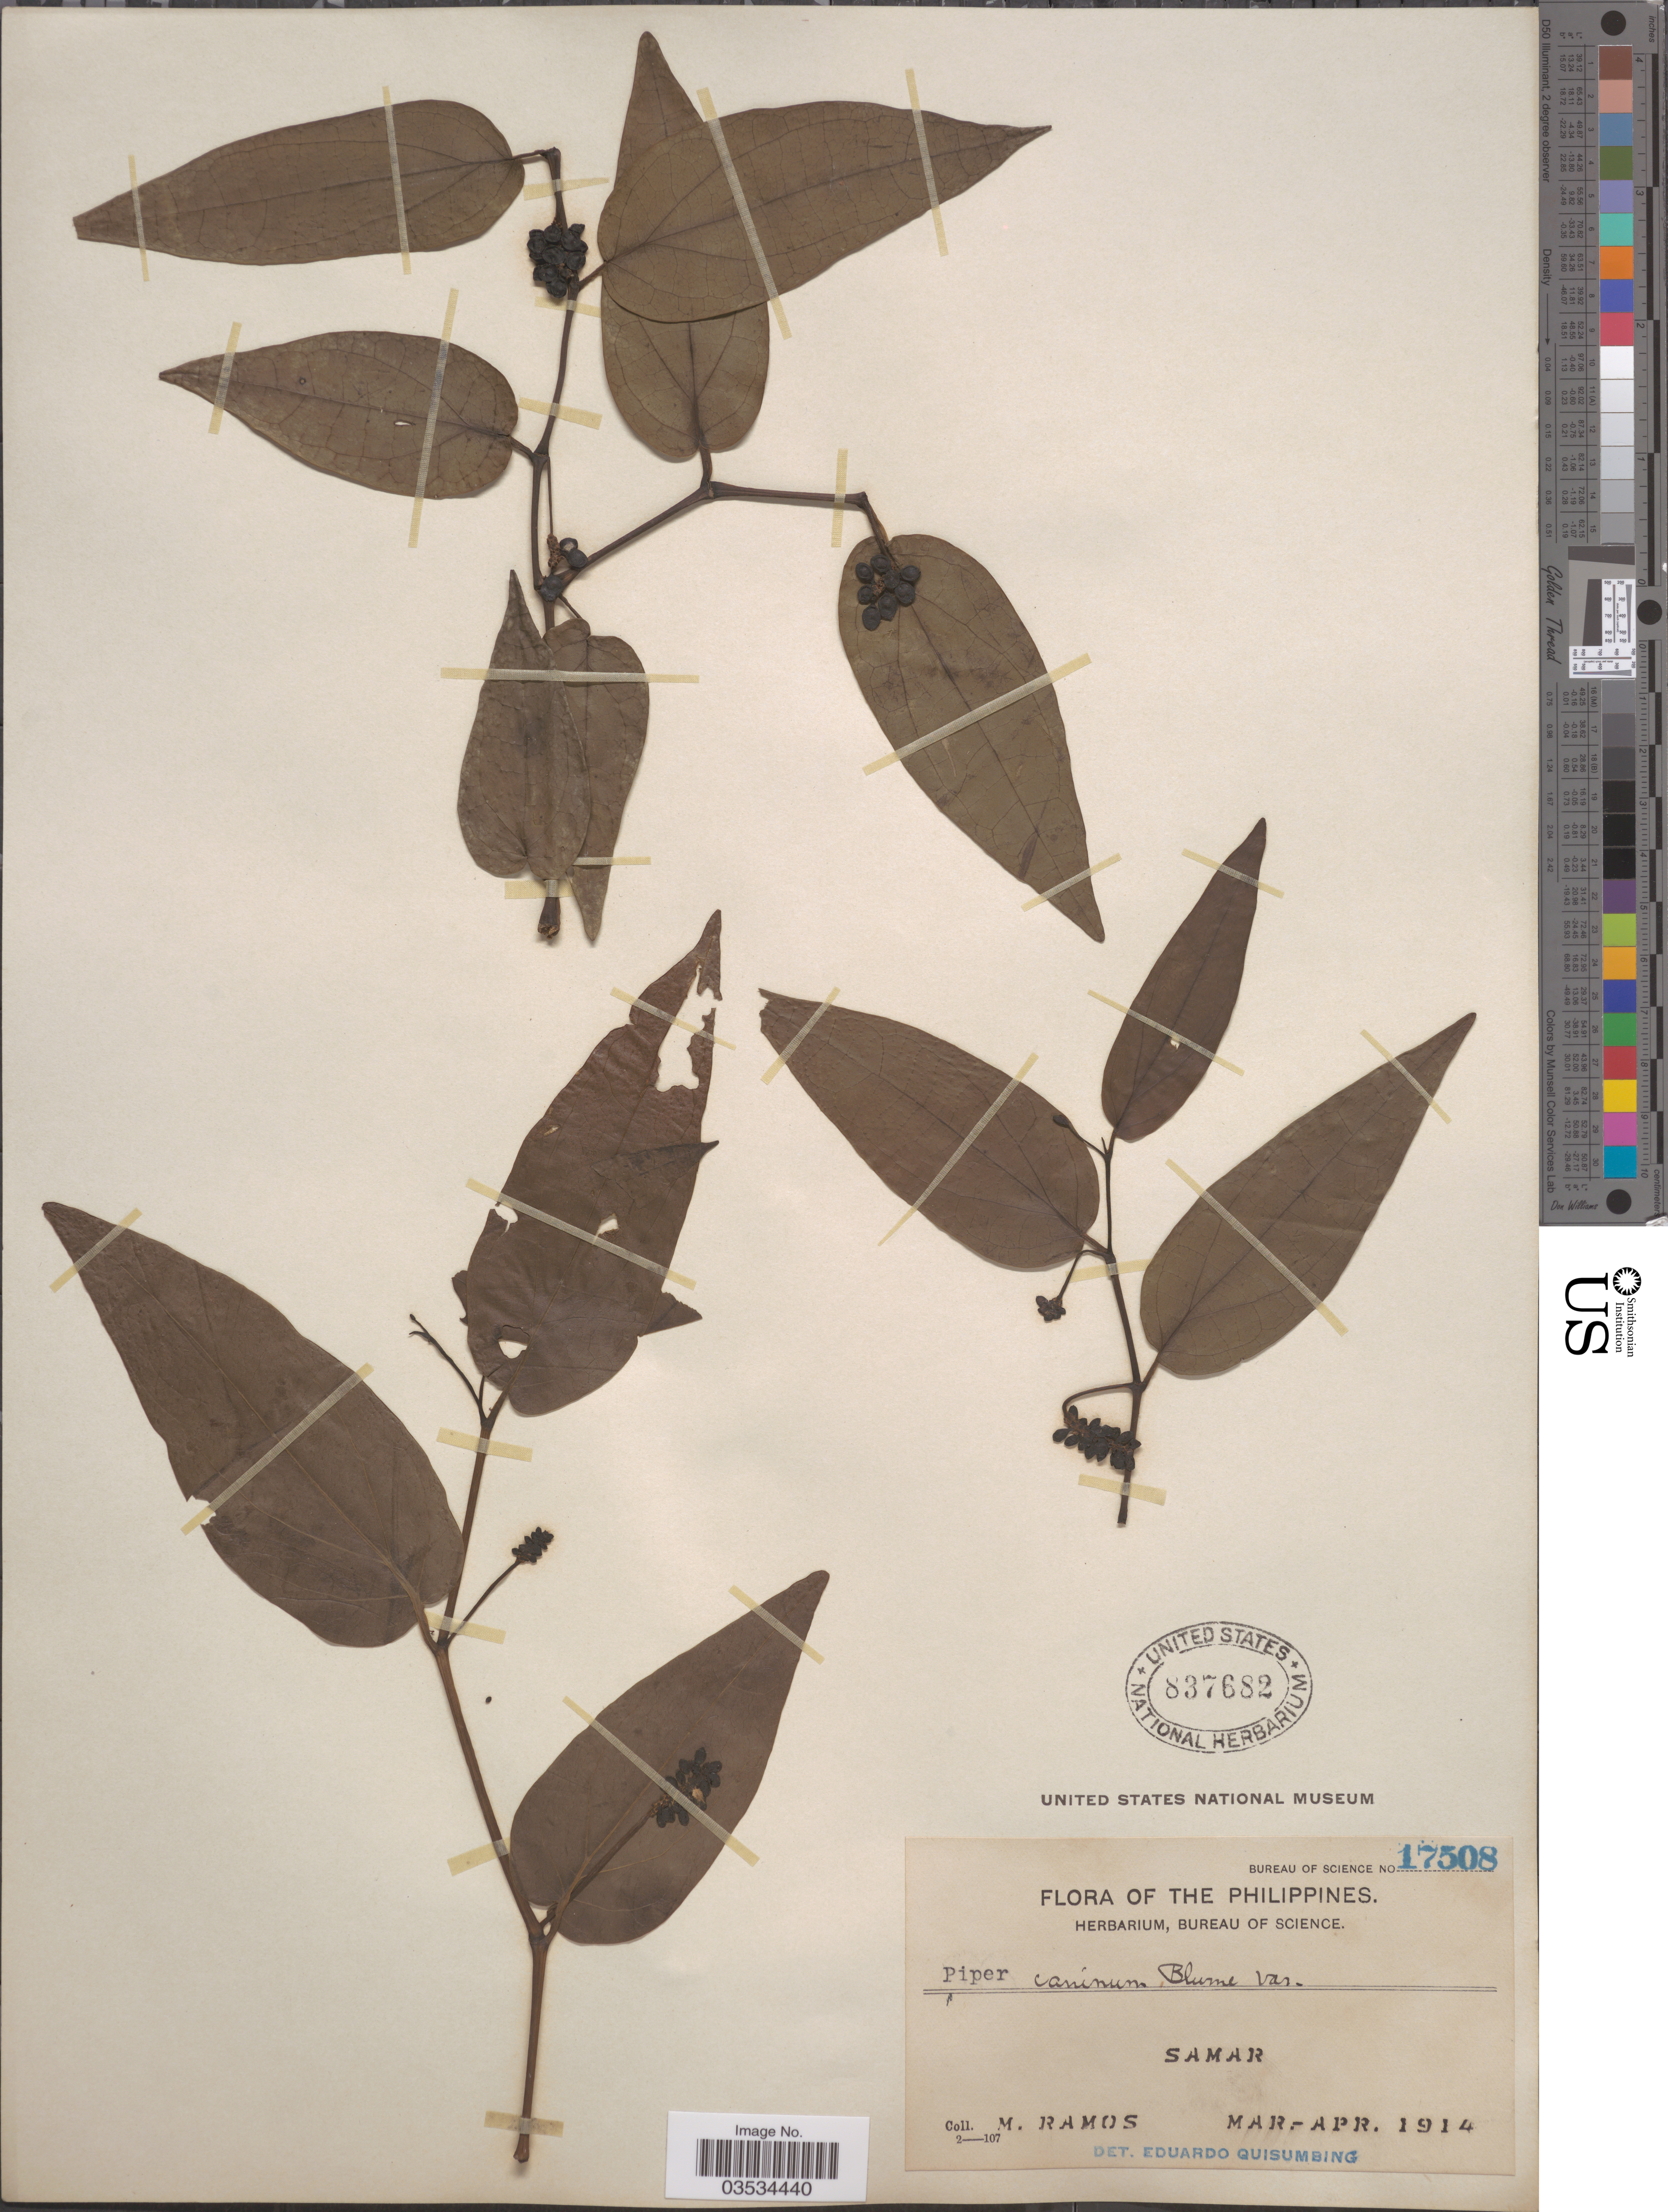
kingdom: Plantae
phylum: Tracheophyta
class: Magnoliopsida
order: Piperales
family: Piperaceae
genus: Piper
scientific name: Piper caninum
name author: Blume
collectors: M. Ramos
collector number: Bureau of Science 17508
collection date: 1914-03/1914-04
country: Philippines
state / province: Eastern Visayas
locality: Samar.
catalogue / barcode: US 837682